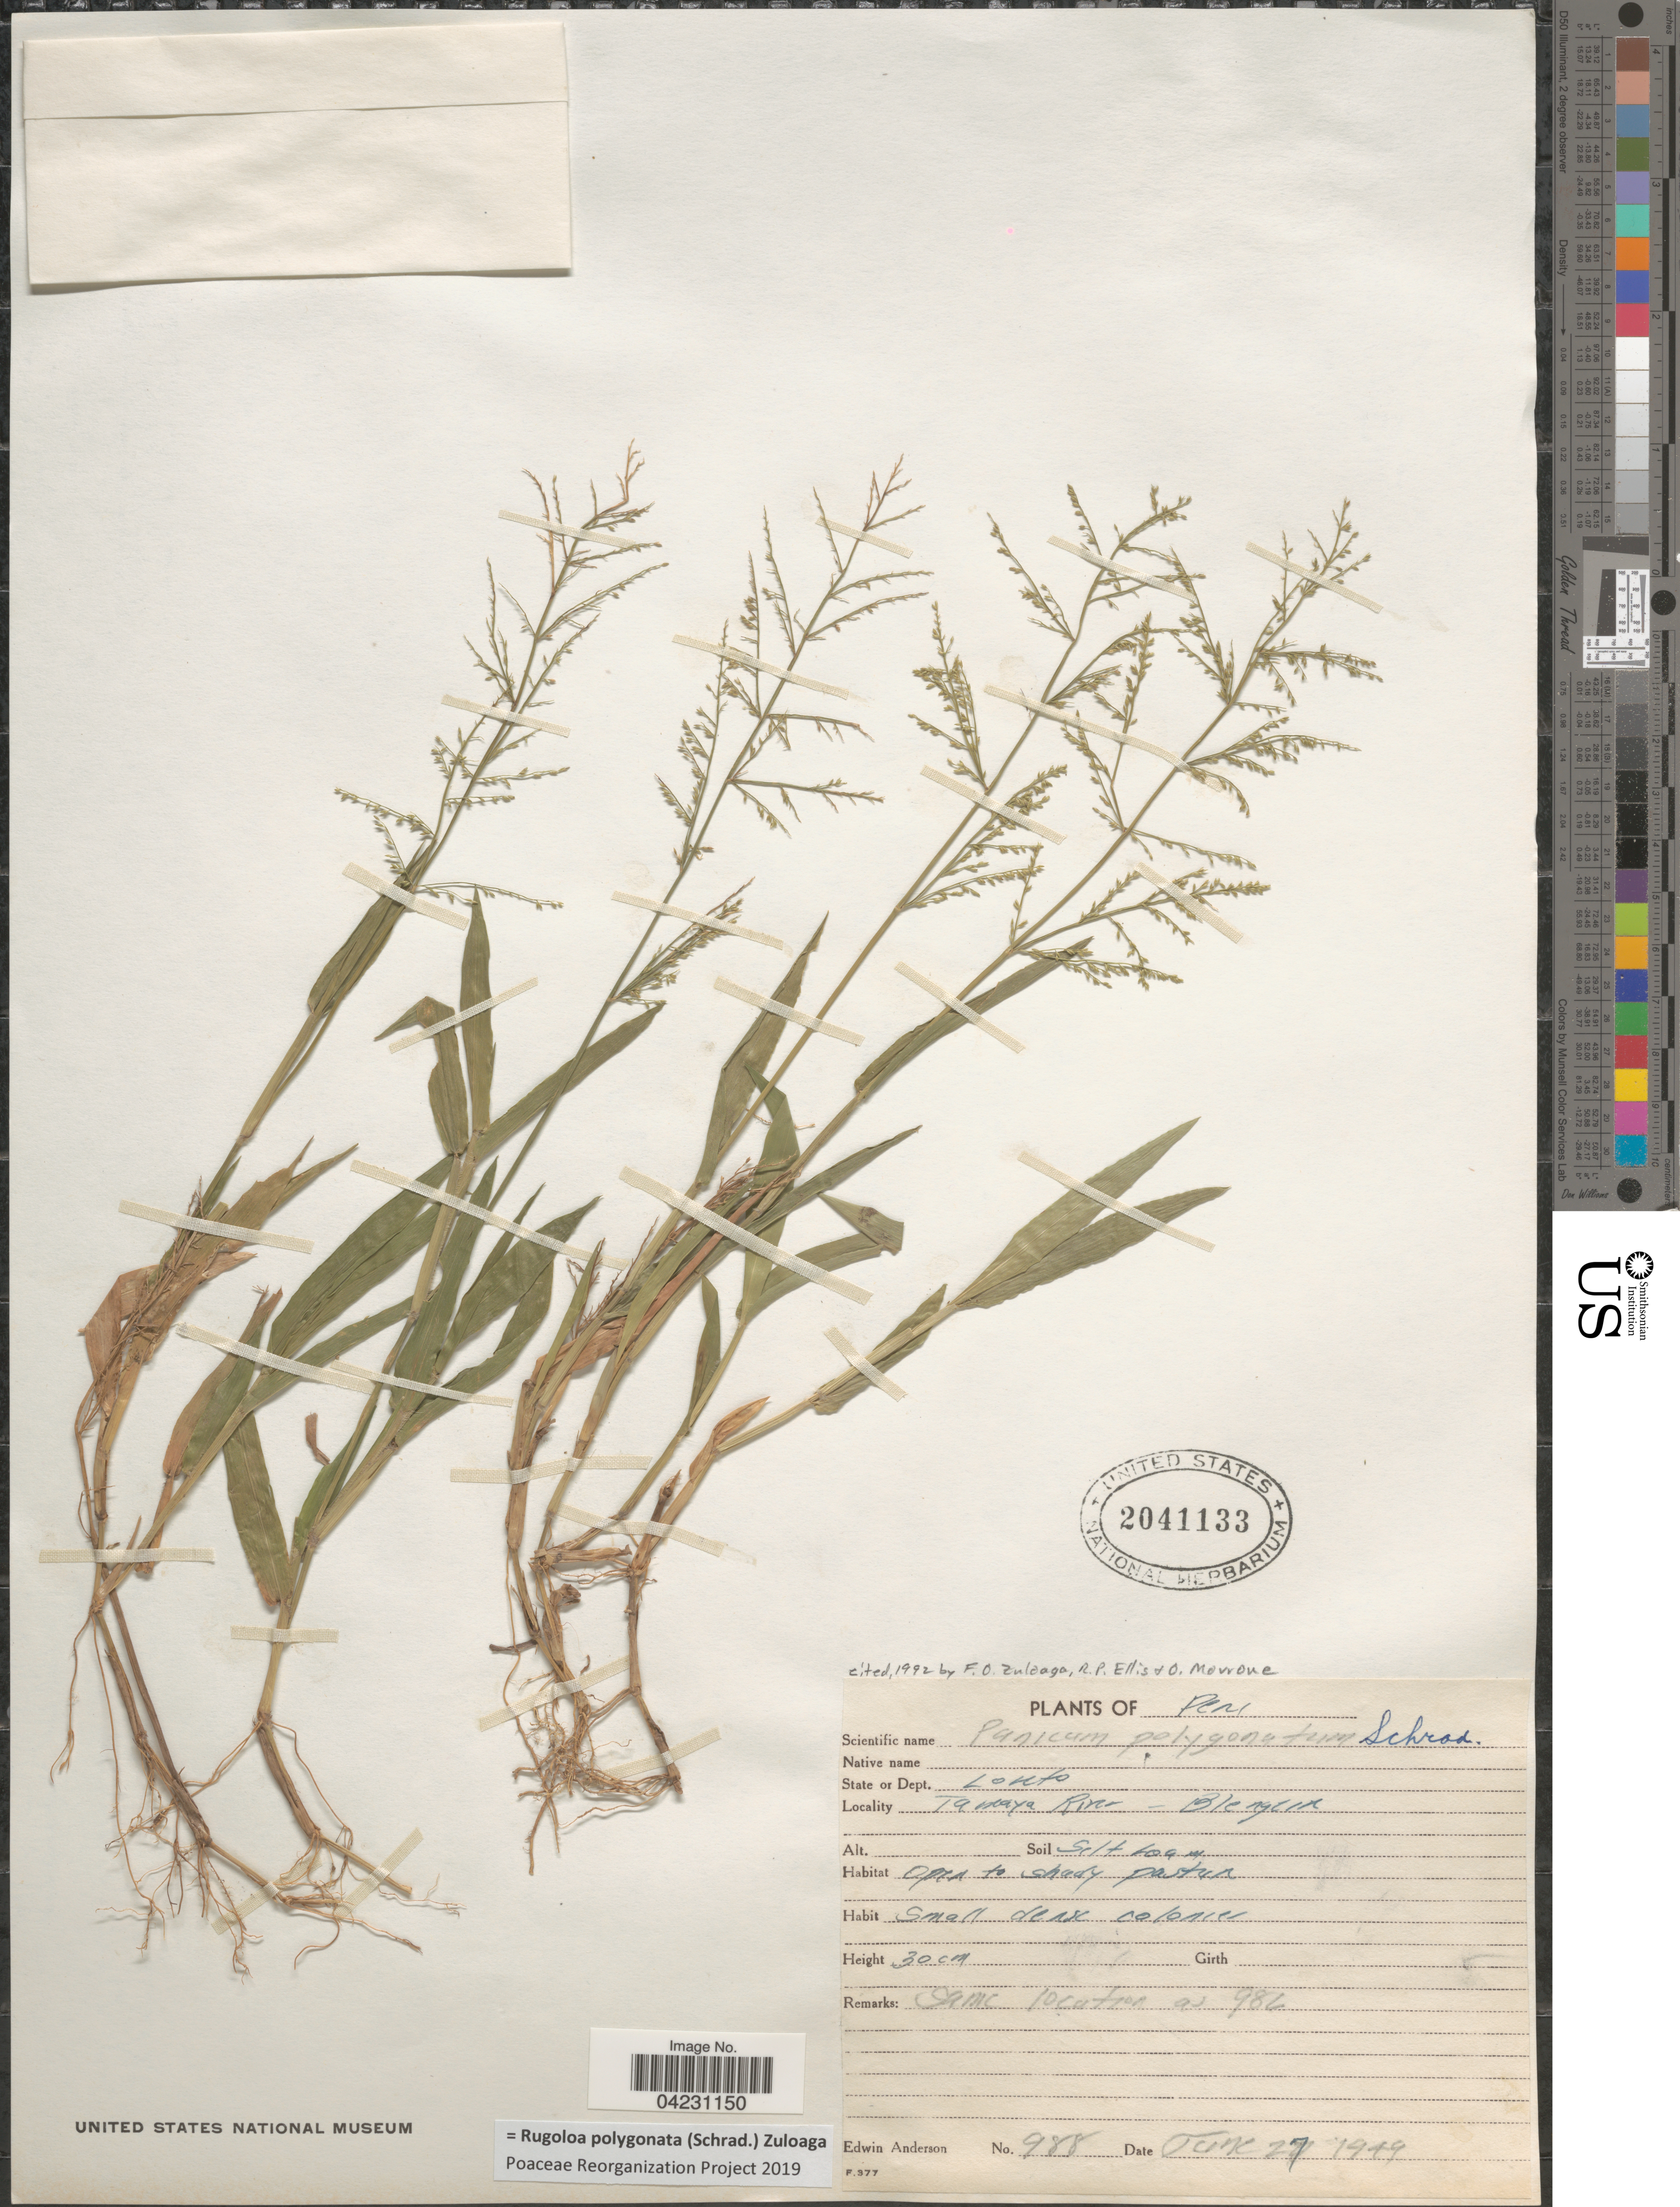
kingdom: Plantae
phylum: Tracheophyta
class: Liliopsida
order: Poales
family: Poaceae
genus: Rugoloa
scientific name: Rugoloa polygonata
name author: (Schrad.) Zuloaga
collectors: E. Anderson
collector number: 988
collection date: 1949-06-27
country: Peru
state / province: Loreto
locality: Tamaya River - Blengeir [interpreted].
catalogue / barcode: US 2041133